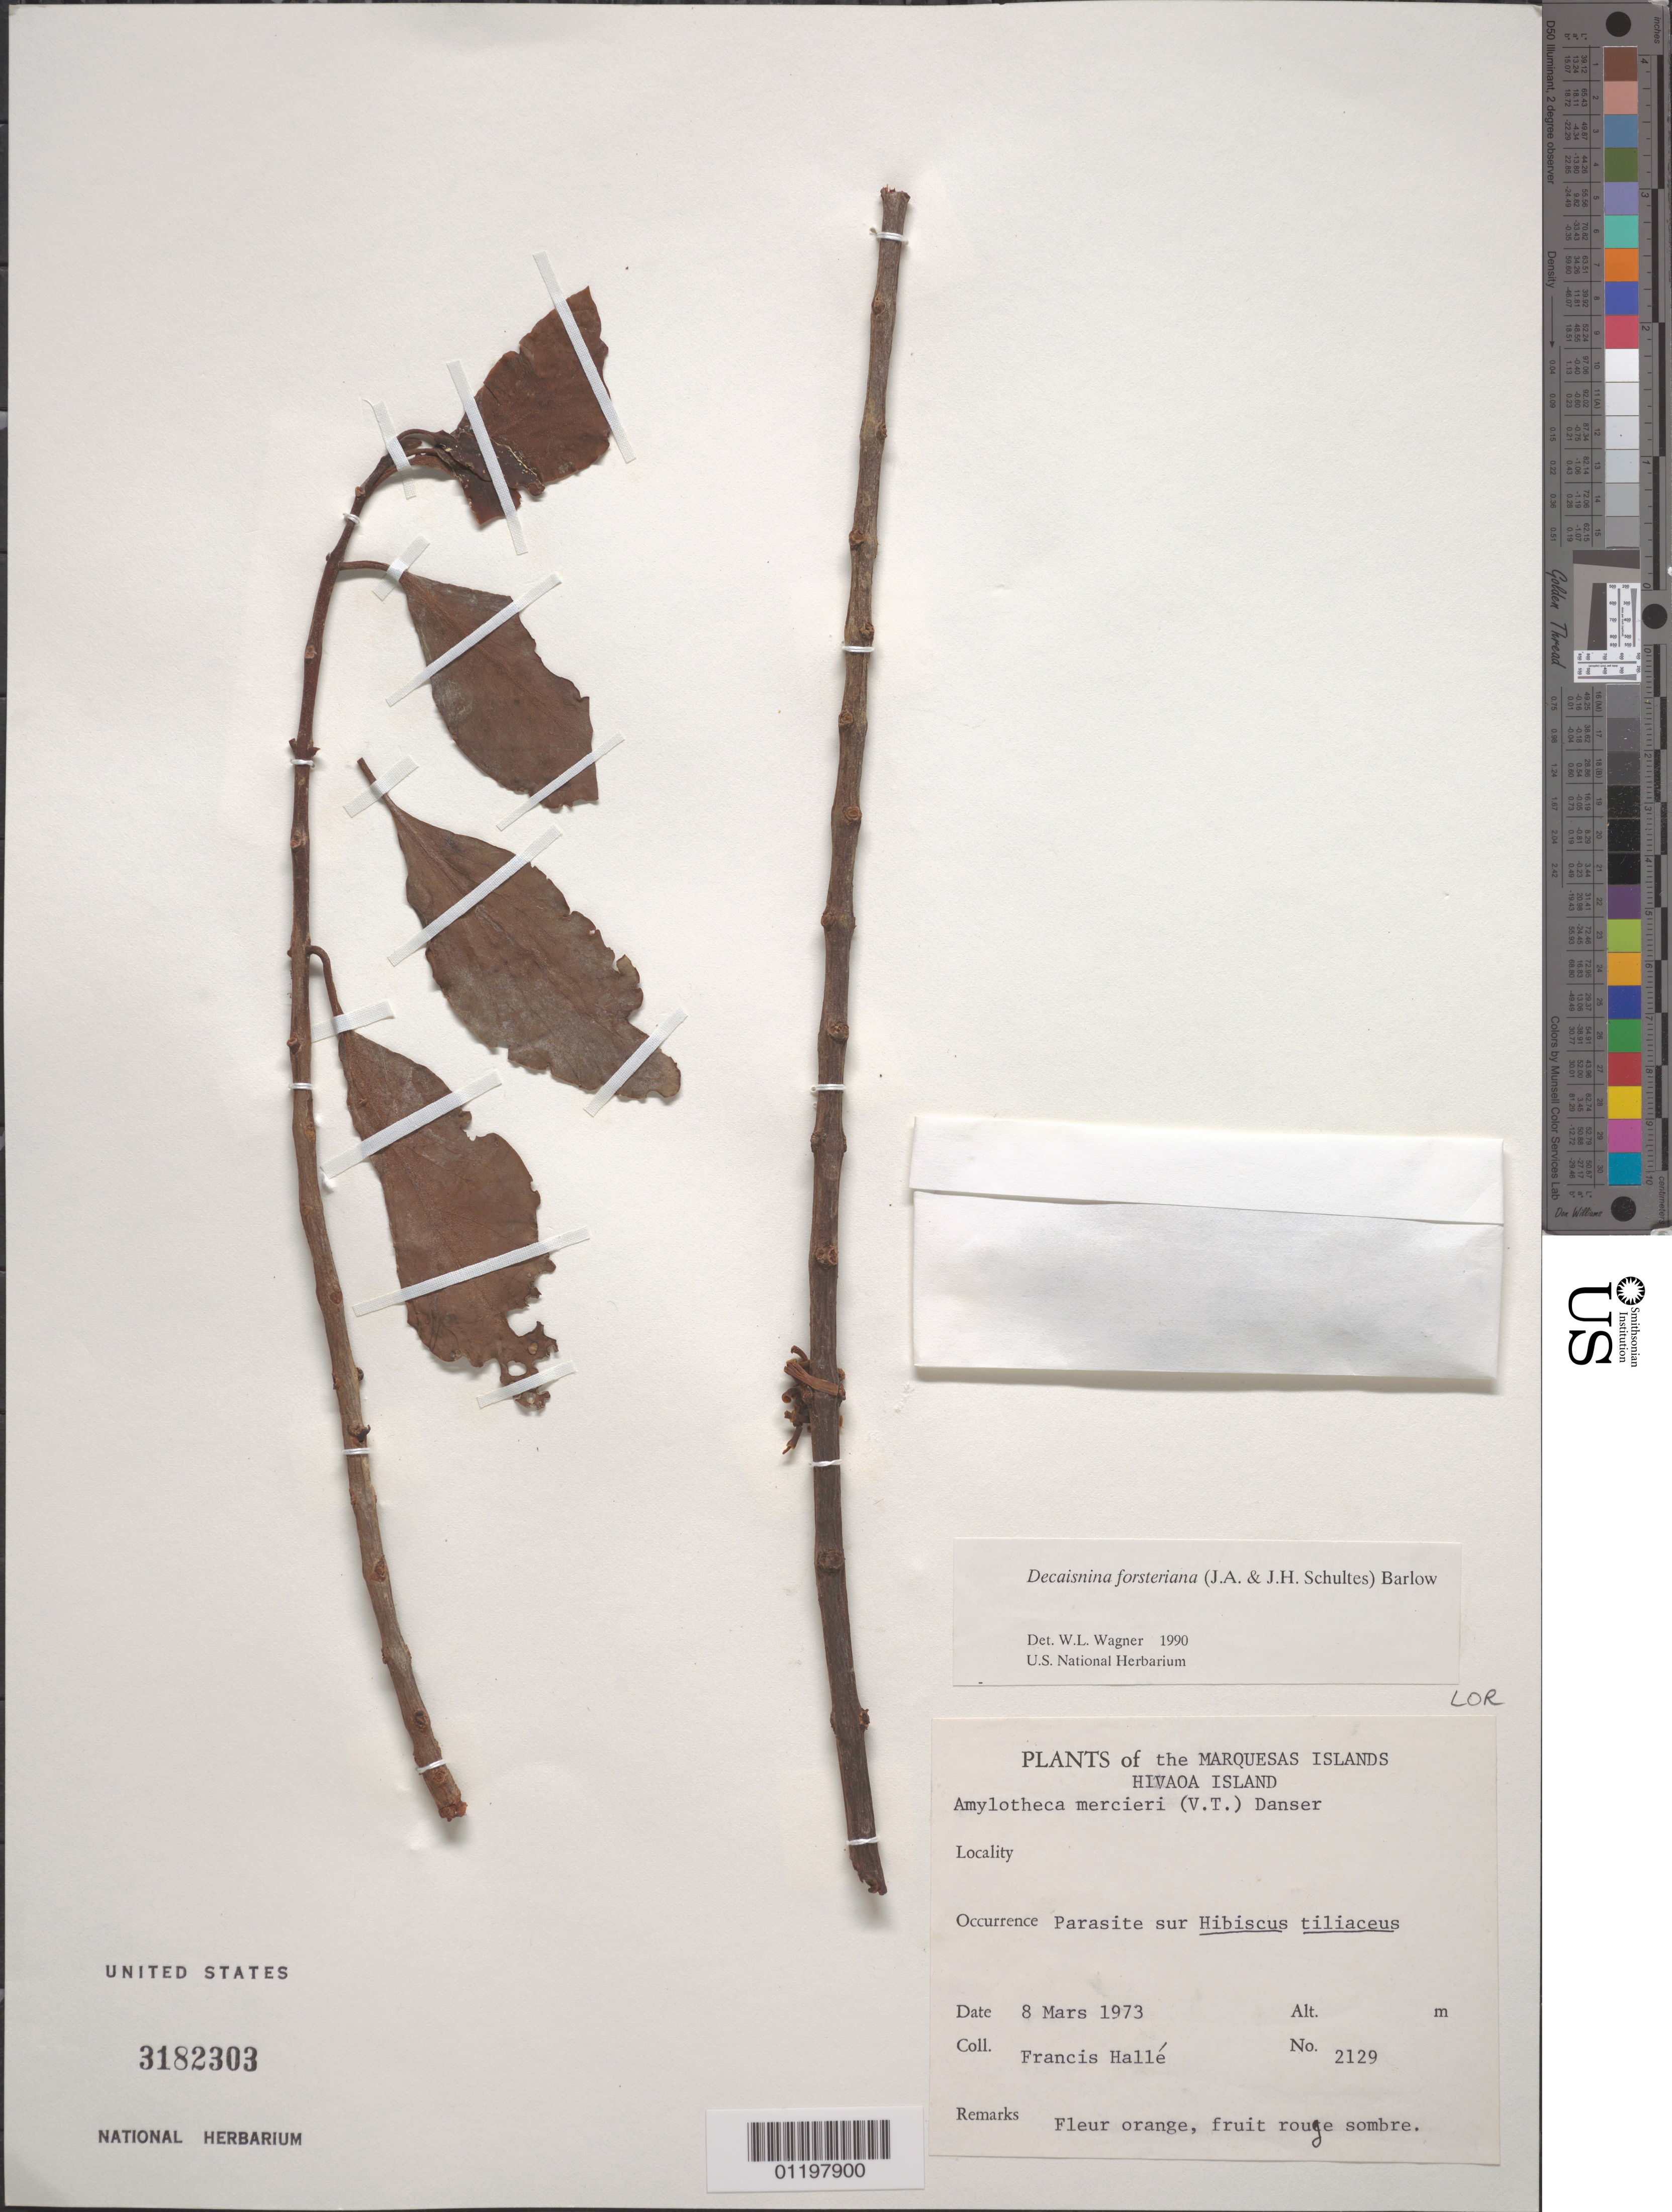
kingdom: Plantae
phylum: Tracheophyta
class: Magnoliopsida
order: Santalales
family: Loranthaceae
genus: Decaisnina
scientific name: Decaisnina forsteriana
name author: (Schult. & Schult. f.) Barlow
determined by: Wagner, W. L., (BOT), Smithsonian Institution - National Museum of Natural History (UNITED STATES)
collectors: F. Hallé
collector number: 2129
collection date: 1973-03-08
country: French Polynesia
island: Hiva Oa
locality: s.l.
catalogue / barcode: US 3182303